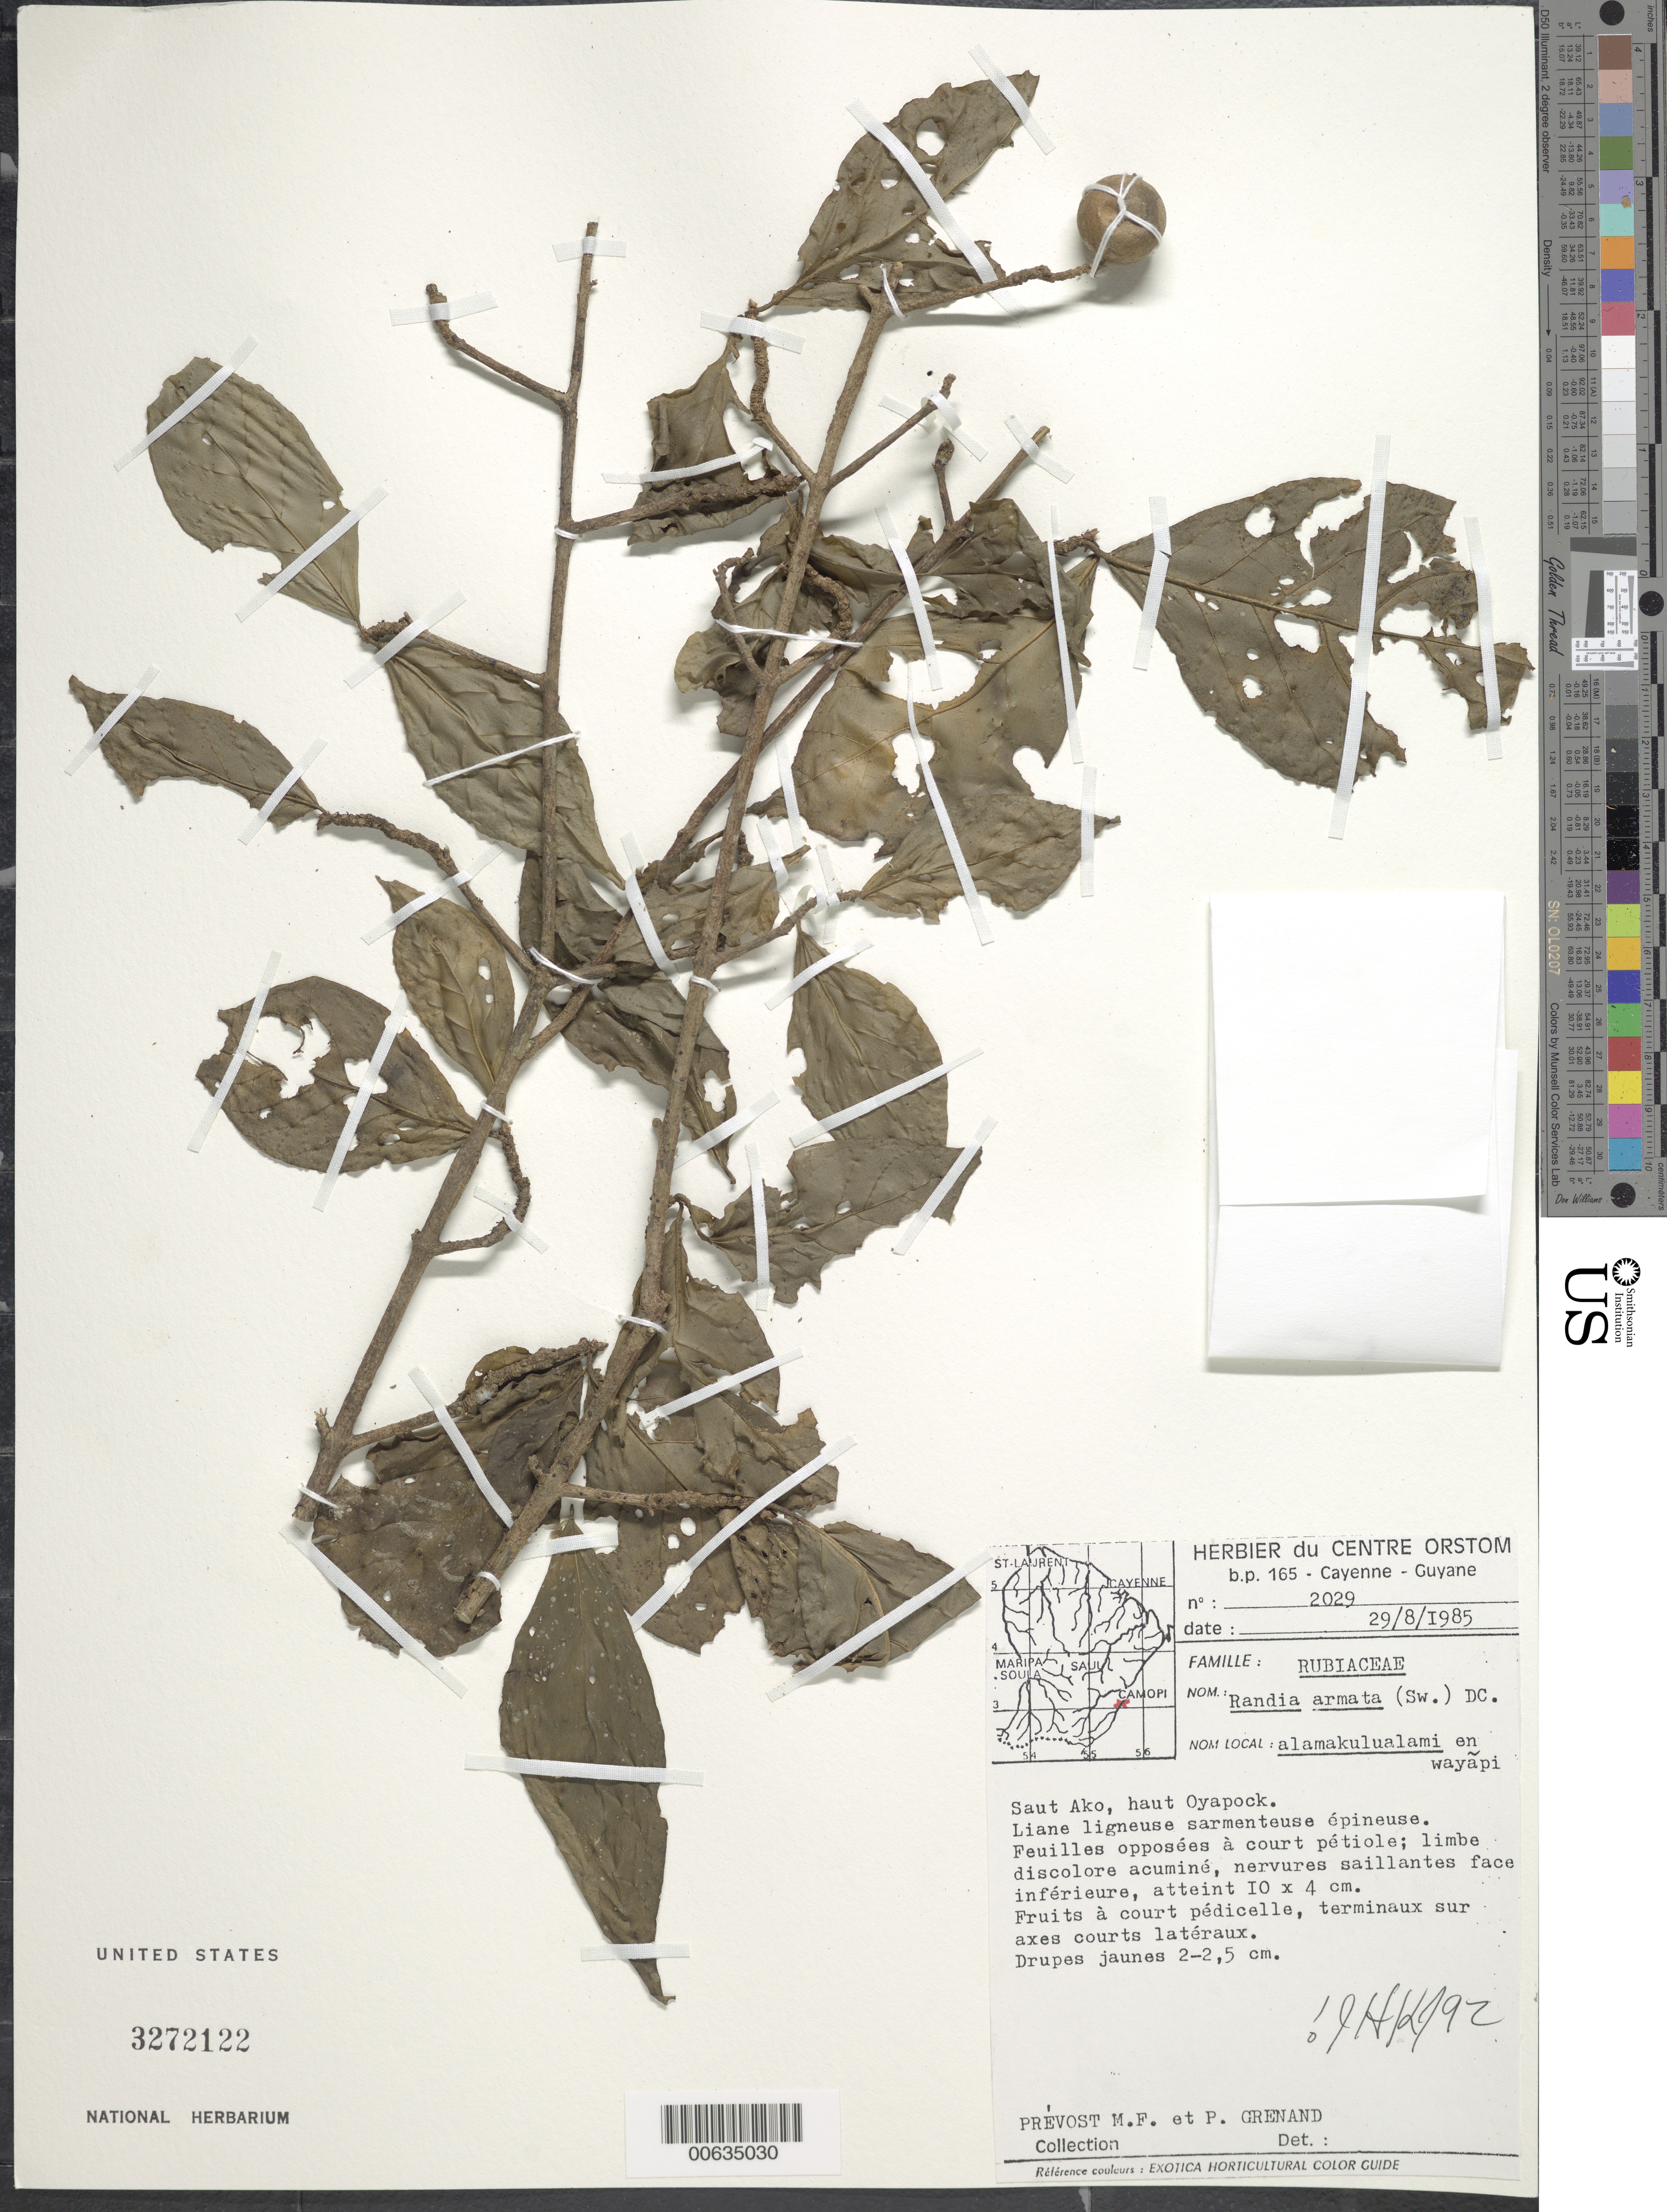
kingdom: Plantae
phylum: Tracheophyta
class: Magnoliopsida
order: Gentianales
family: Rubiaceae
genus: Randia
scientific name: Randia armata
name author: (Sw.) DC.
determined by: Kirkbride, J. H.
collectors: M.-F. Prévost & P. Grenand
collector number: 2029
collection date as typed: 29-Aug-85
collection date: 1985-08-29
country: French Guiana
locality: Saut Ako, haut Oyapock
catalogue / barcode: US 3272122